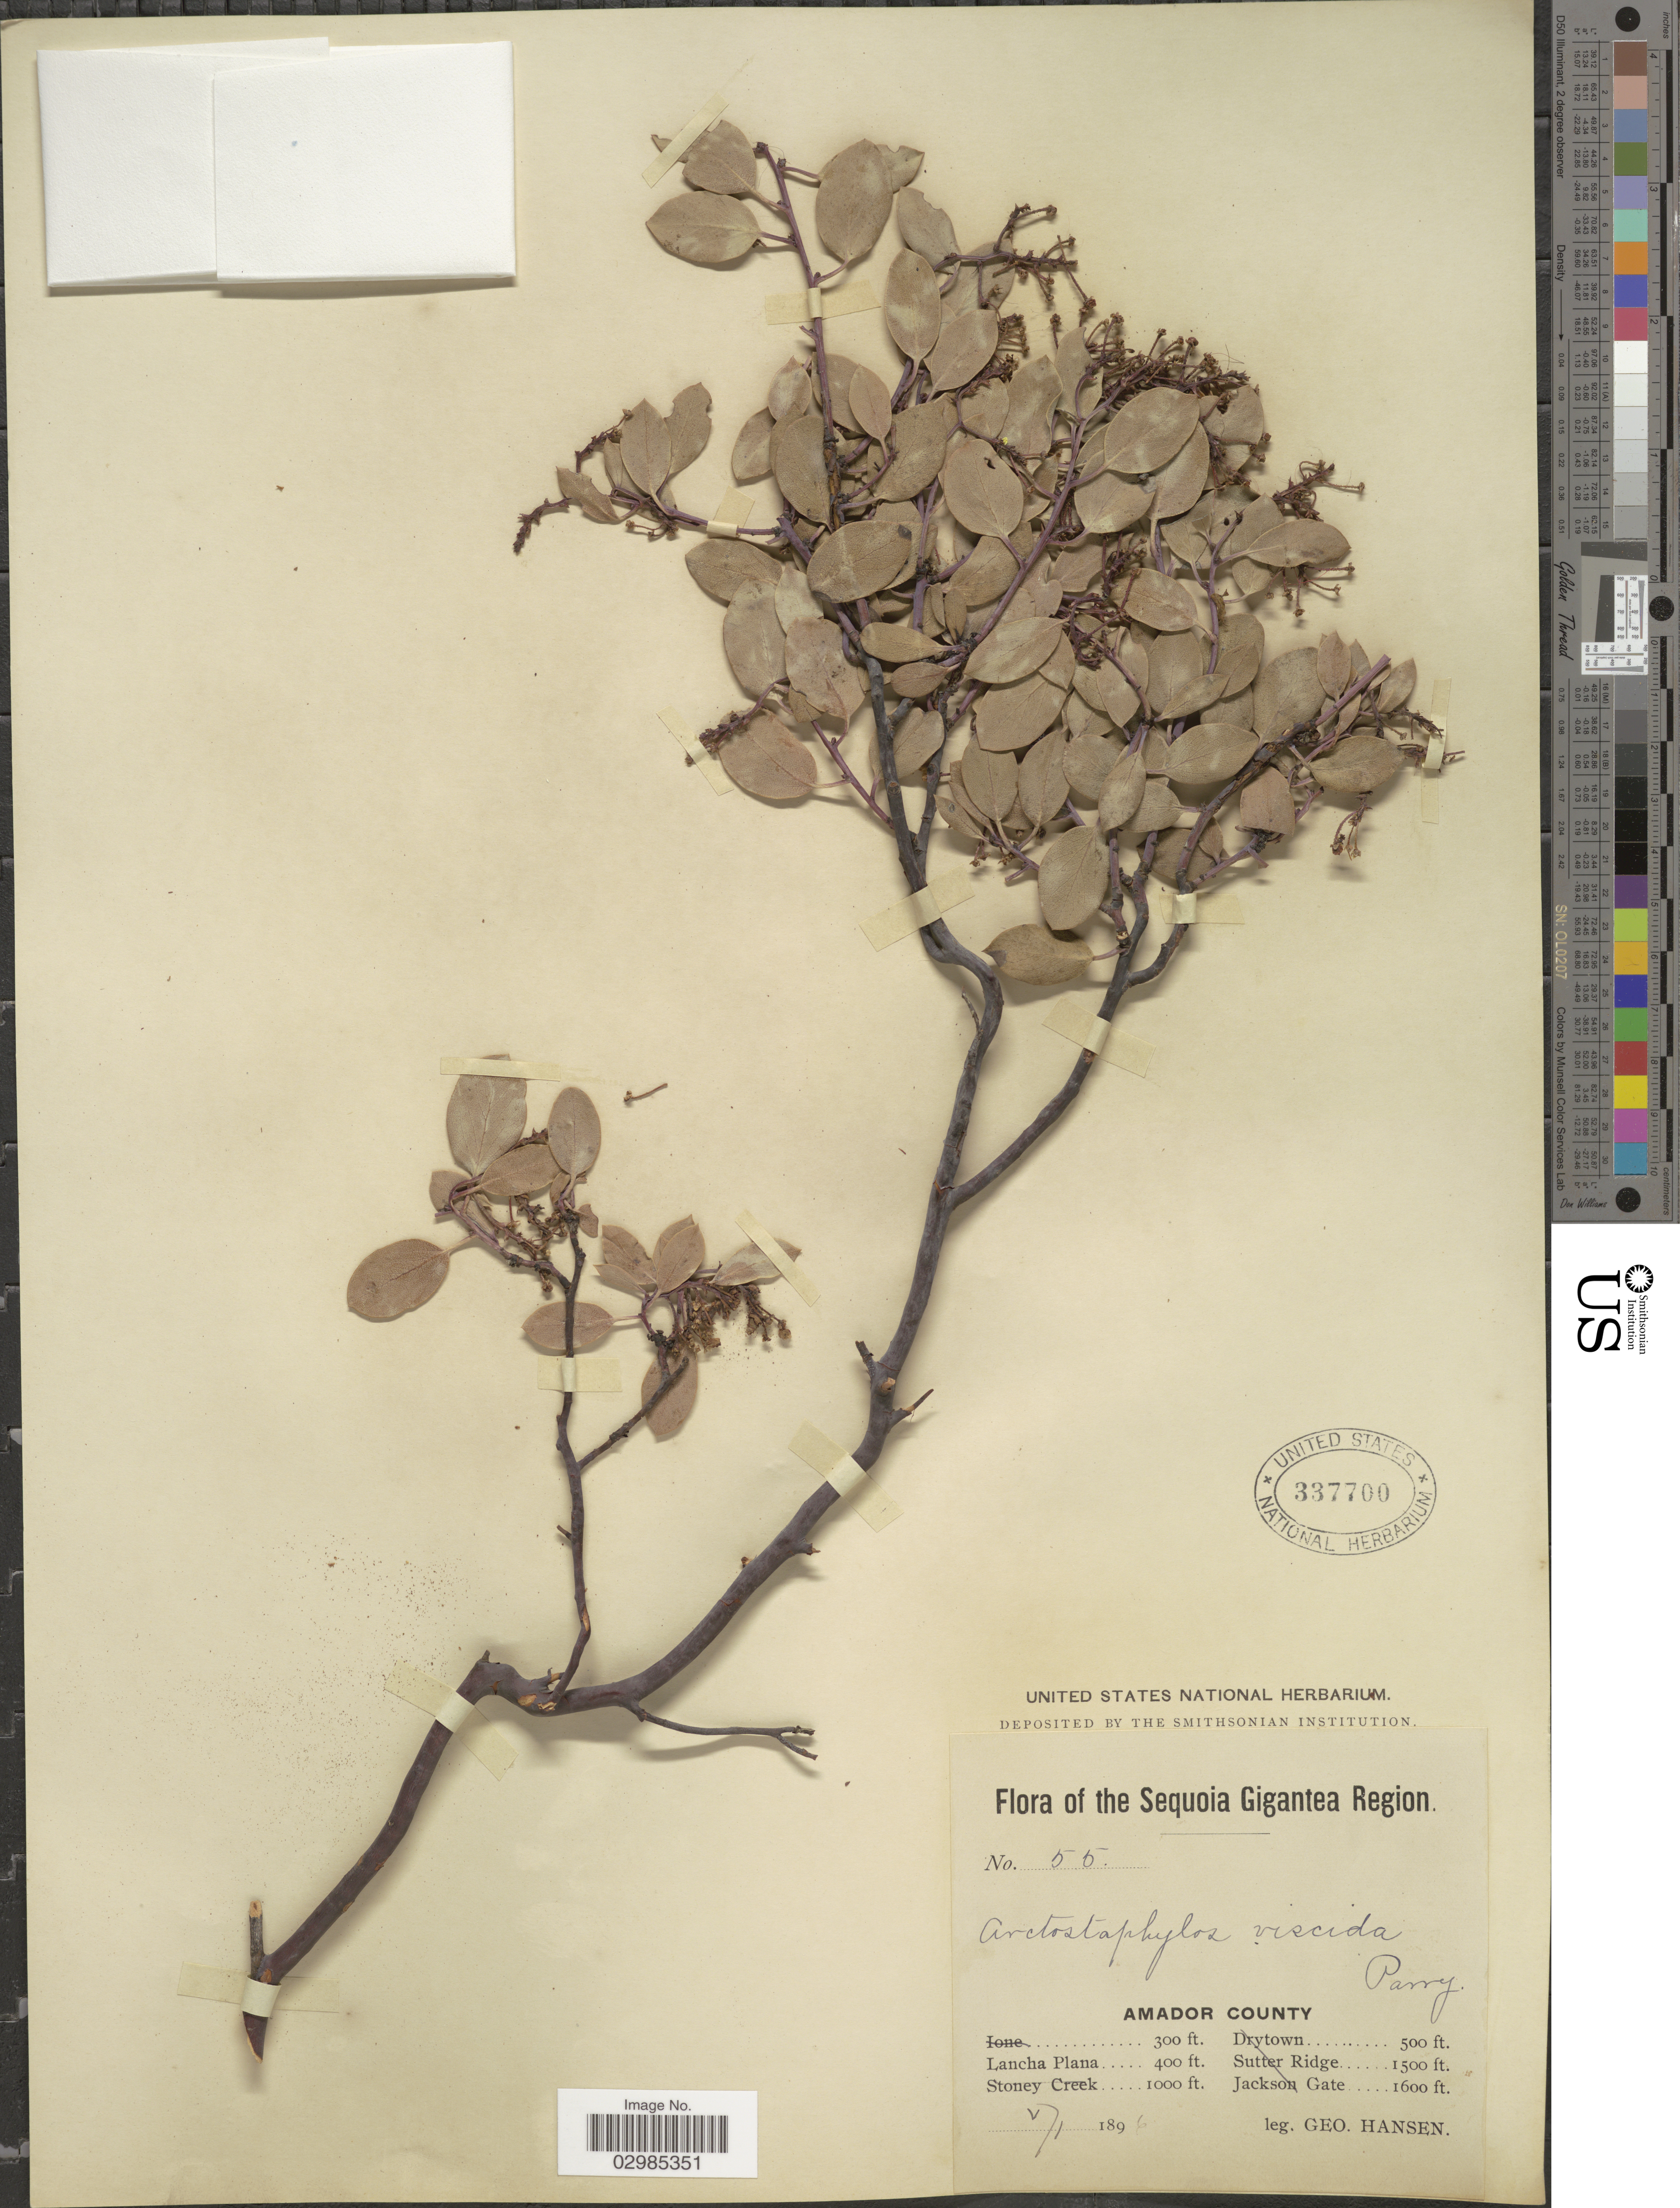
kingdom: Plantae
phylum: Tracheophyta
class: Magnoliopsida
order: Ericales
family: Ericaceae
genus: Arctostaphylos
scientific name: Arctostaphylos viscida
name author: Parry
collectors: G. Hansen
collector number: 55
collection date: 1896-05-01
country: United States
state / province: California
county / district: Amador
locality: Sequoia Gigantea Region. Amador County. Lancha Plana.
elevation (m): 122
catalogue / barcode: US 337700